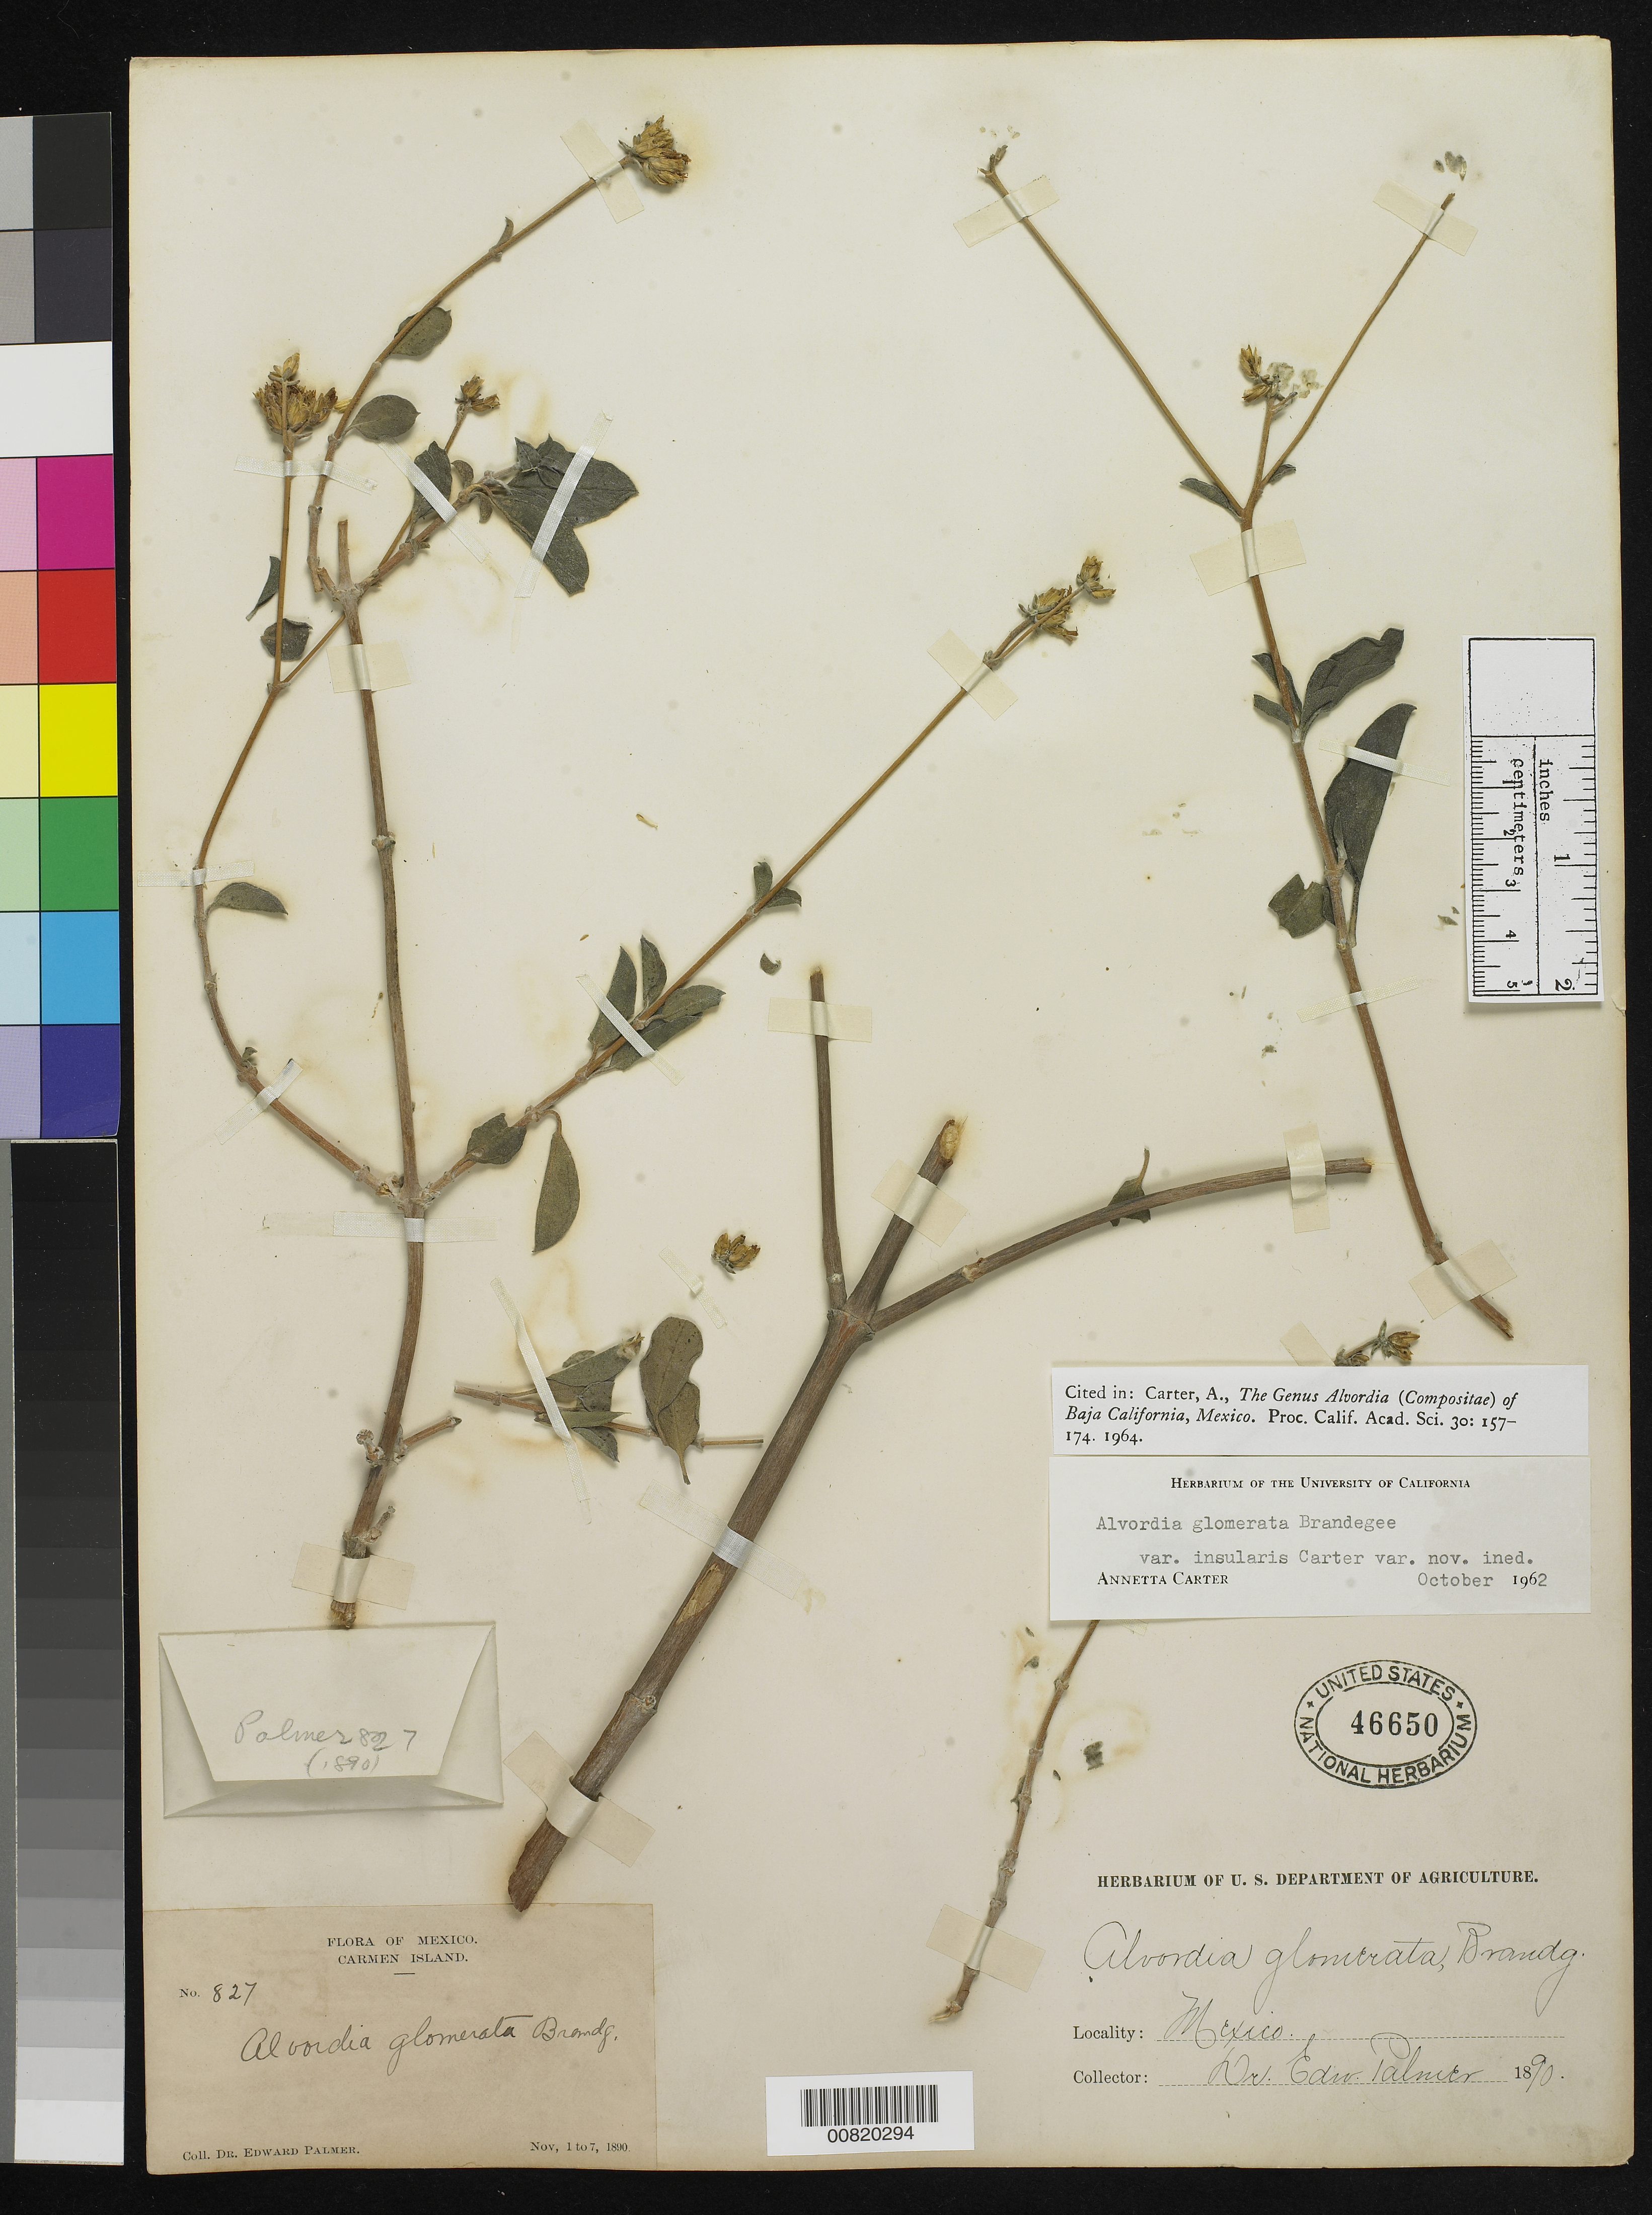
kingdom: Plantae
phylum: Tracheophyta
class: Magnoliopsida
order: Asterales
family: Asteraceae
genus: Alvordia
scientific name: Alvordia glomerata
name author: Brandegee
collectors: E. Palmer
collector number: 827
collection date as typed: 01 Nov 1890 to 07 Nov 1890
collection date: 1890-11-01/1890-11-07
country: Mexico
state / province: Baja California Sur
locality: Carmen Island, Baja California Sur.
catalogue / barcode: US 46650